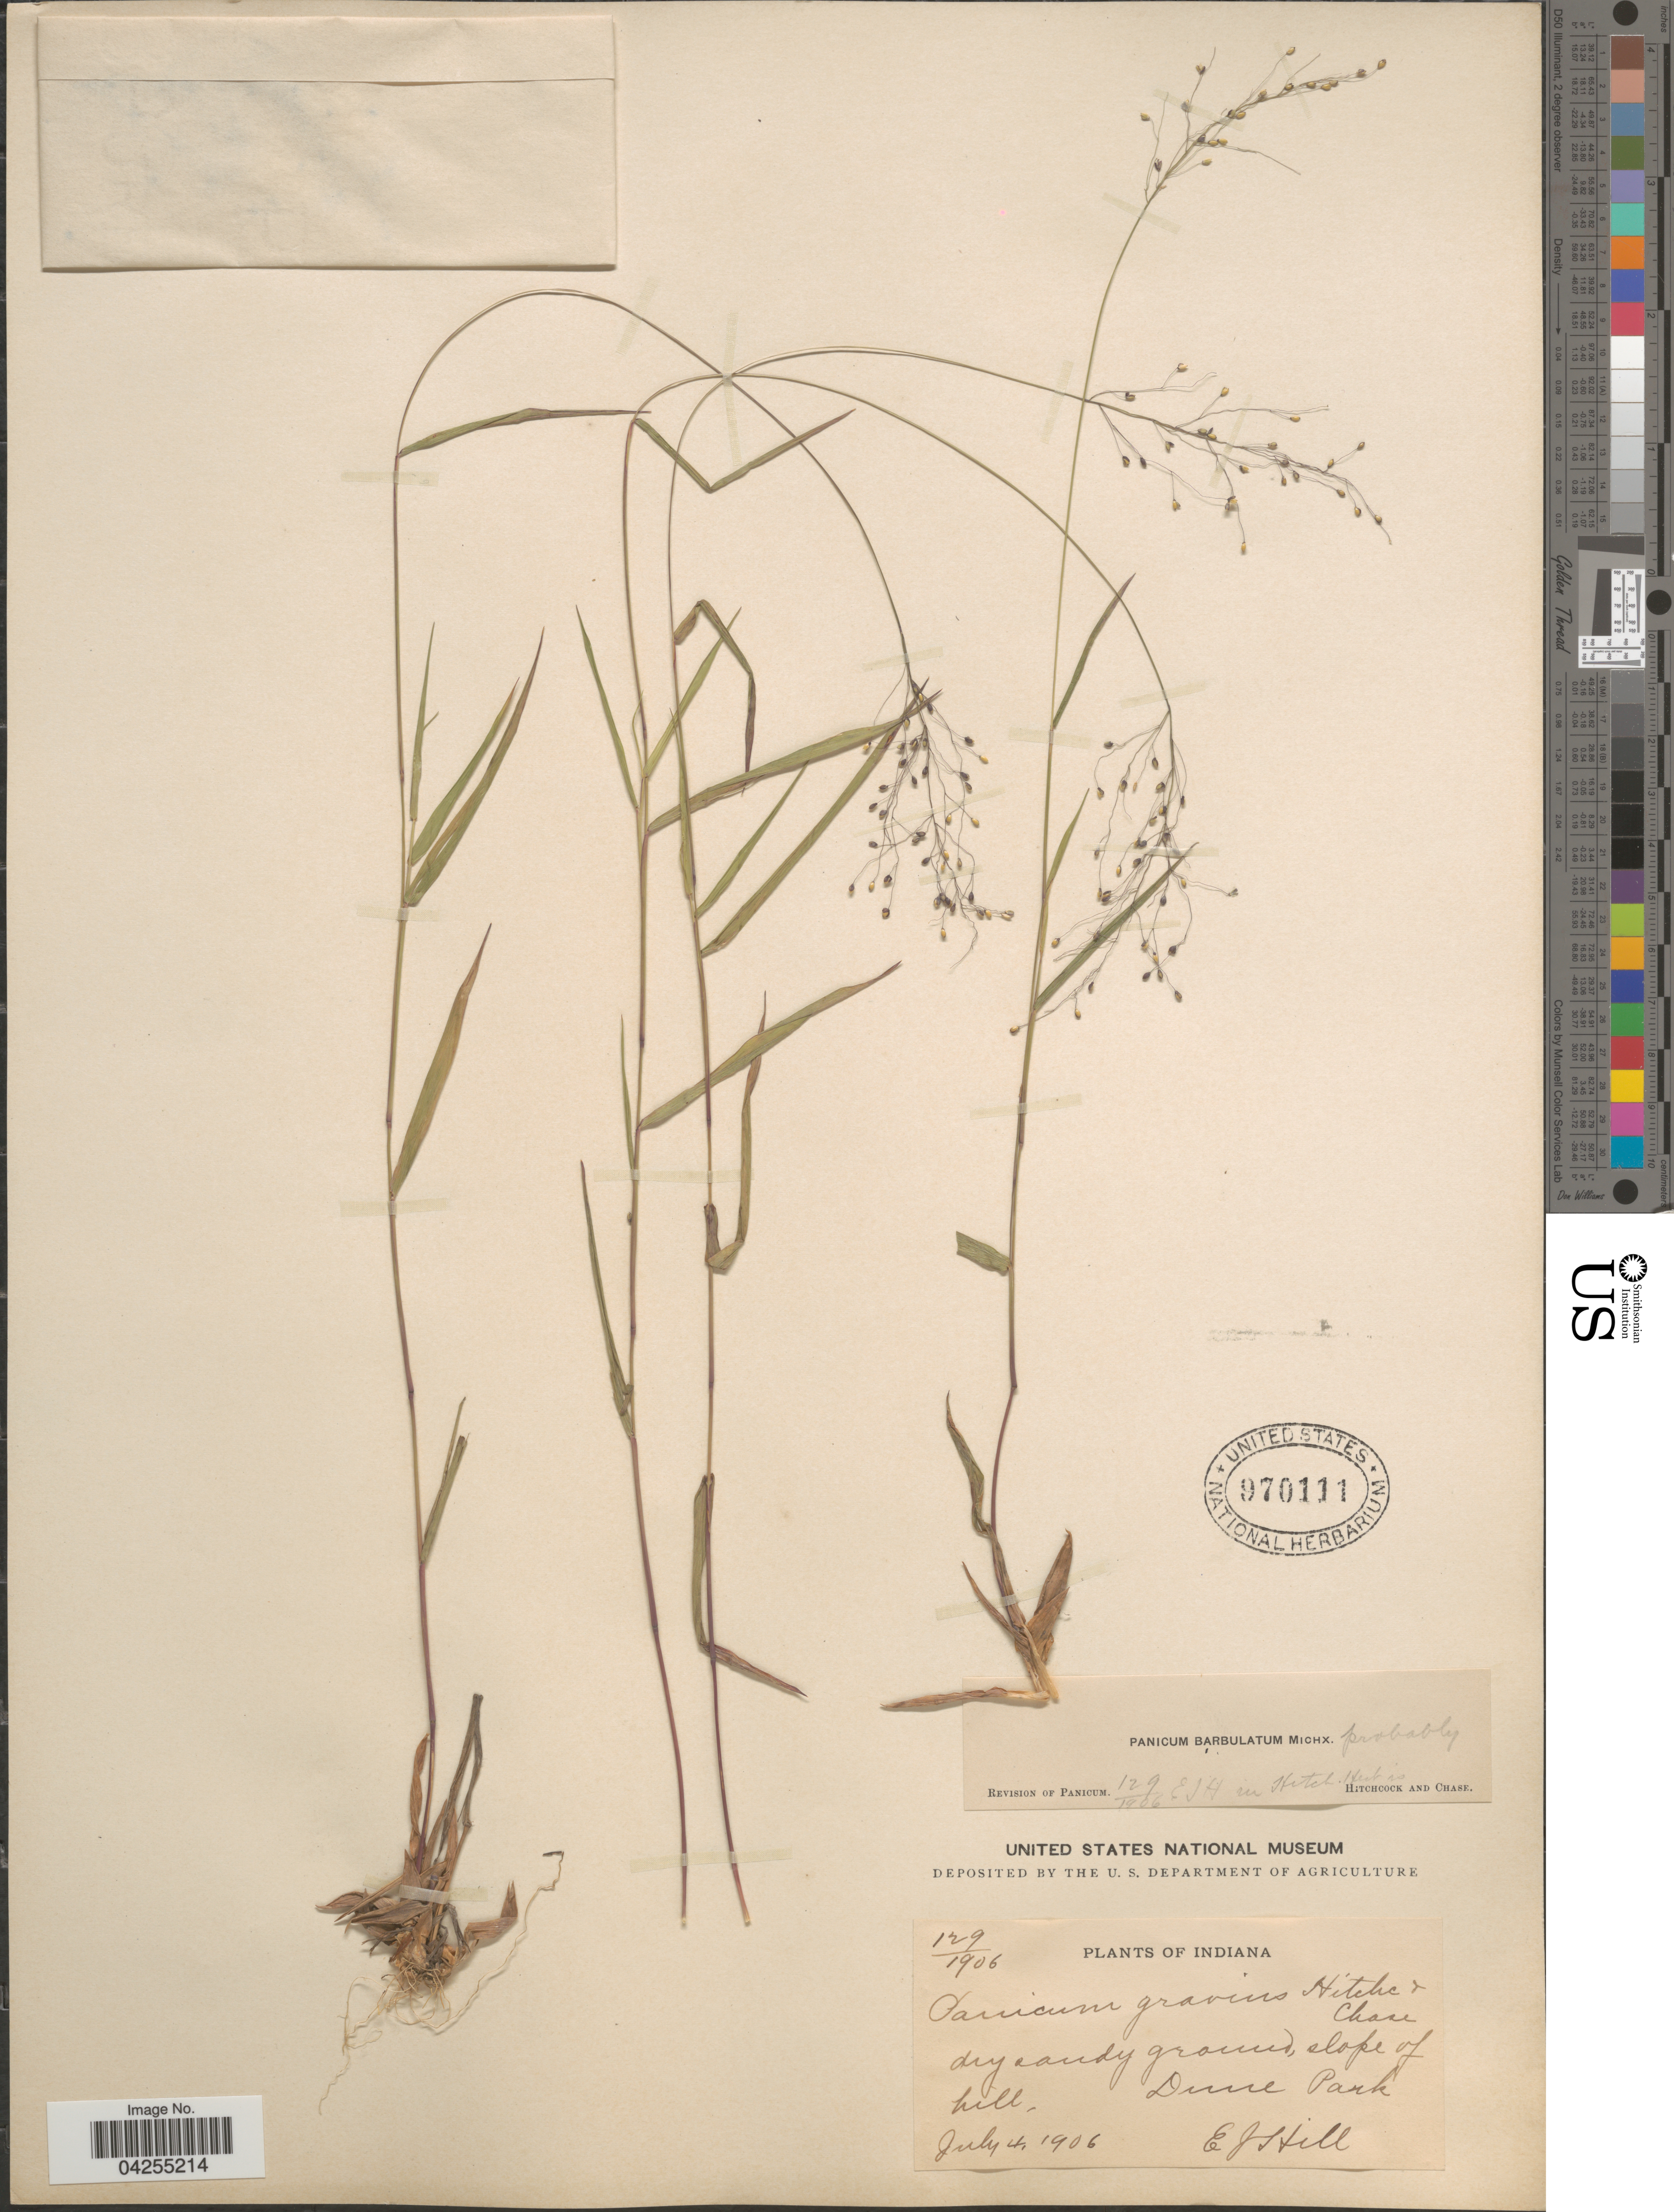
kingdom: Plantae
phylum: Tracheophyta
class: Liliopsida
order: Poales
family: Poaceae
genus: Dichanthelium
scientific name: Dichanthelium dichotomum var. dichotomum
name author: (L.) Gould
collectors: E. J. Hill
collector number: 129/1906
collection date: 1906-07-04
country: United States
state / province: Indiana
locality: Dry sandy ground, slope of hill, Dune Park.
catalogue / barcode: US 970111